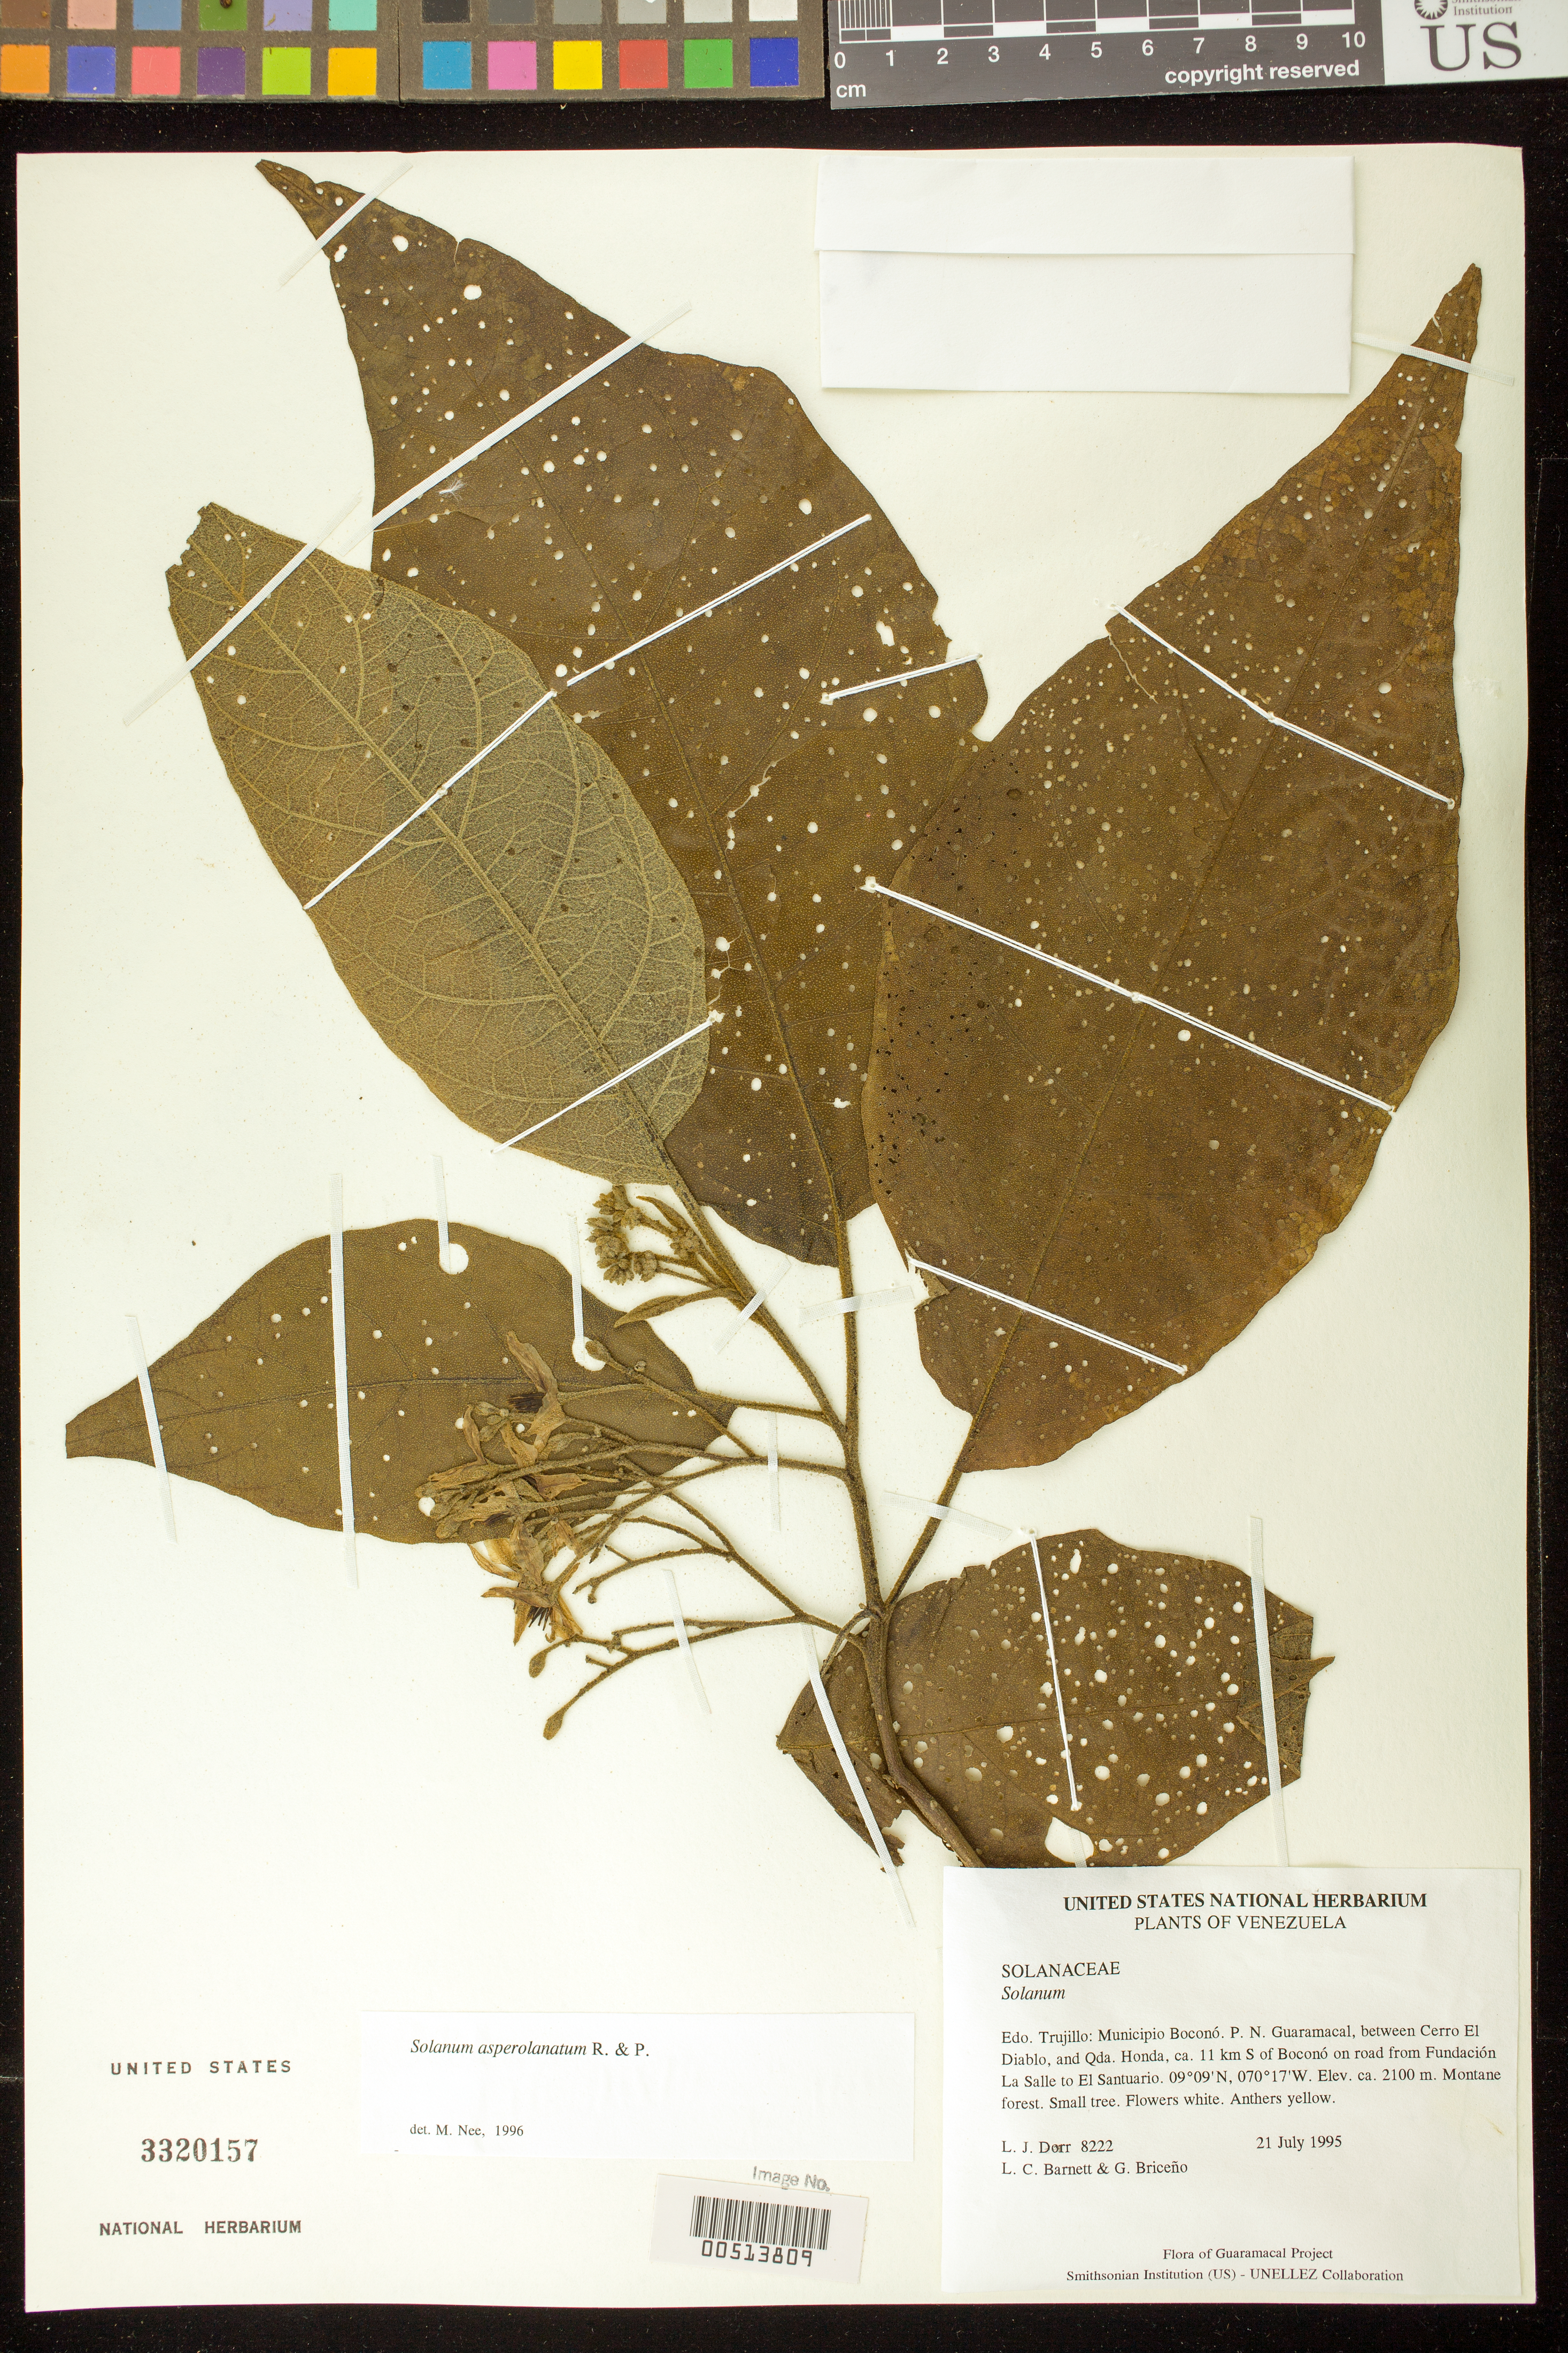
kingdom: Plantae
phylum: Tracheophyta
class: Magnoliopsida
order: Solanales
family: Solanaceae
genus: Solanum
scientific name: Solanum asperolanatum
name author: Ruiz & Pav.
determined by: Nee, Michael H.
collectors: L. J. Dorr, L. C. Barnett & G. Briceño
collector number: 8222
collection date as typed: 21 Jul 1995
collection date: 1995-07-21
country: Venezuela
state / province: Trujillo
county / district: Boconó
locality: Parque Nacional Guaramacal, between Cerro El Diablo, and Qda. Honda, ca. 11 km S of Boconó on road from Fundación La Salle to El Santuario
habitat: Montane forest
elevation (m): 2100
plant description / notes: PORT, US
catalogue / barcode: US 3320157